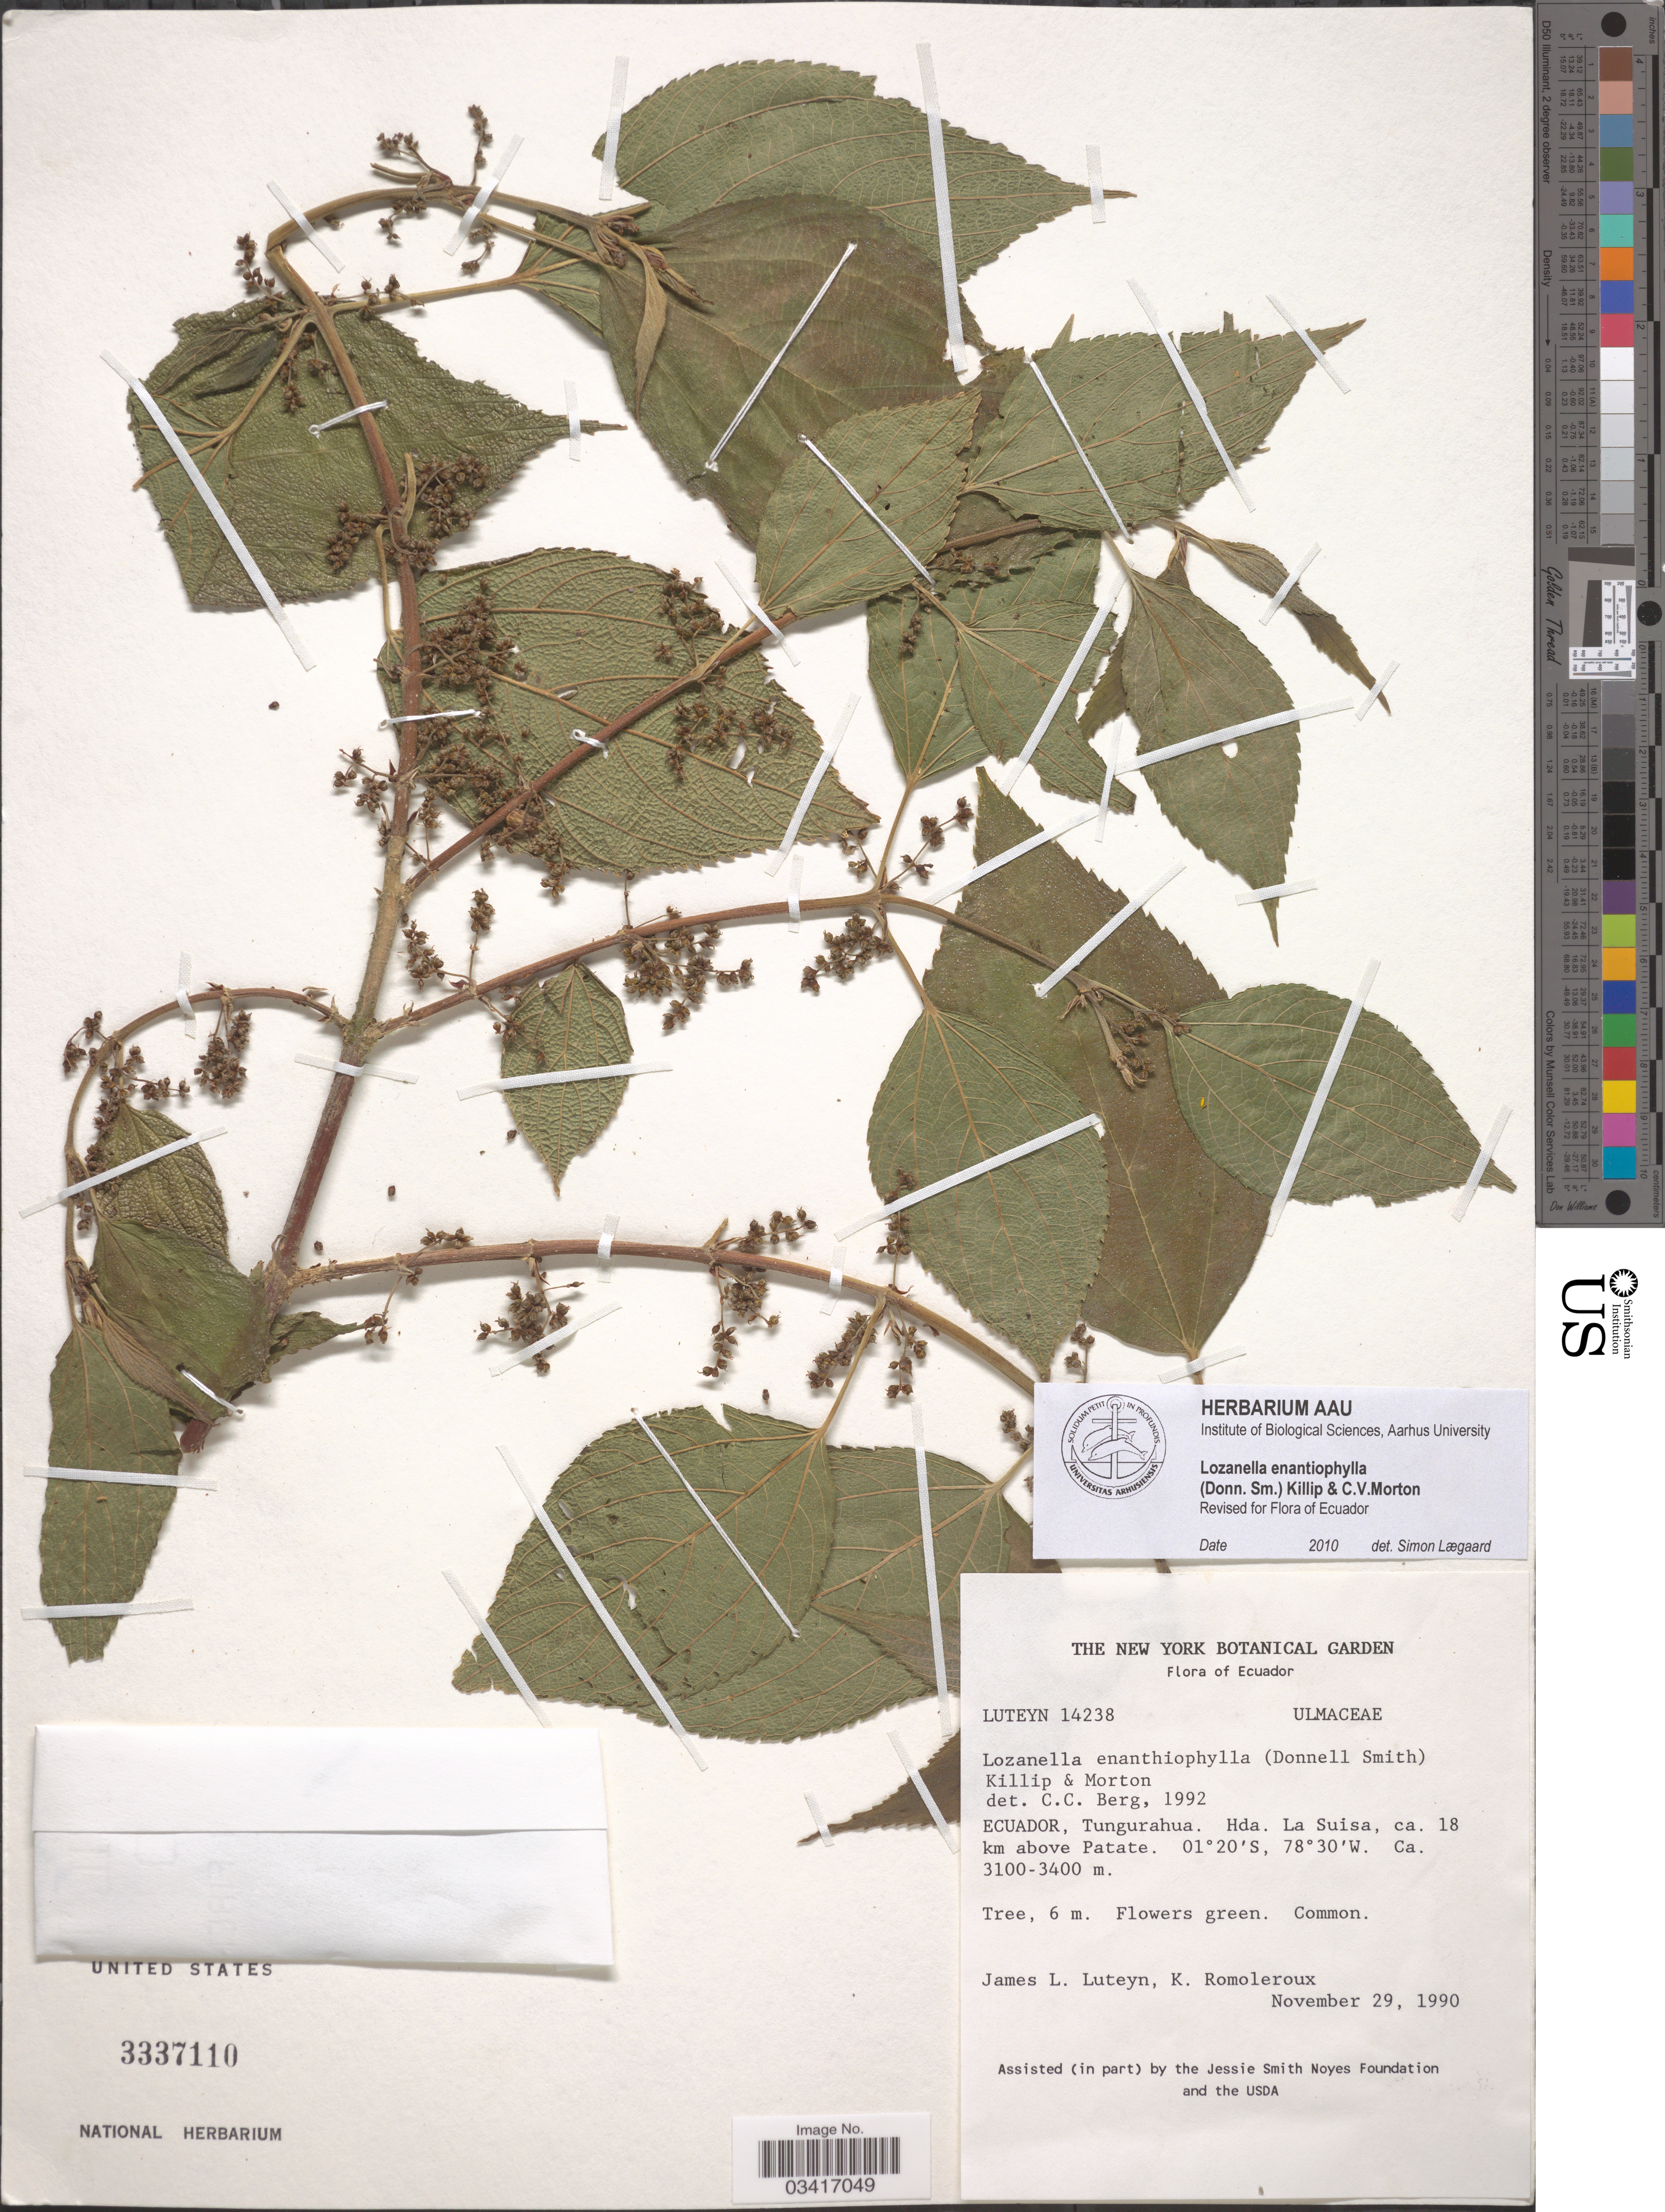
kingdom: Plantae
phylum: Tracheophyta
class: Magnoliopsida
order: Rosales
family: Cannabaceae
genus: Lozanella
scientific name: Lozanella enantiophylla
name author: (Donn. Sm.) Killip & C.V. Morton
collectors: J. L. Luteyn & K. Romoleroux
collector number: Luteyn14238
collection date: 1990-11-29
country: Ecuador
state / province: Tungurahua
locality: Hda. La Suisa, ca. 18 km above Patate.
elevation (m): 3100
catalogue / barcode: US 3337110